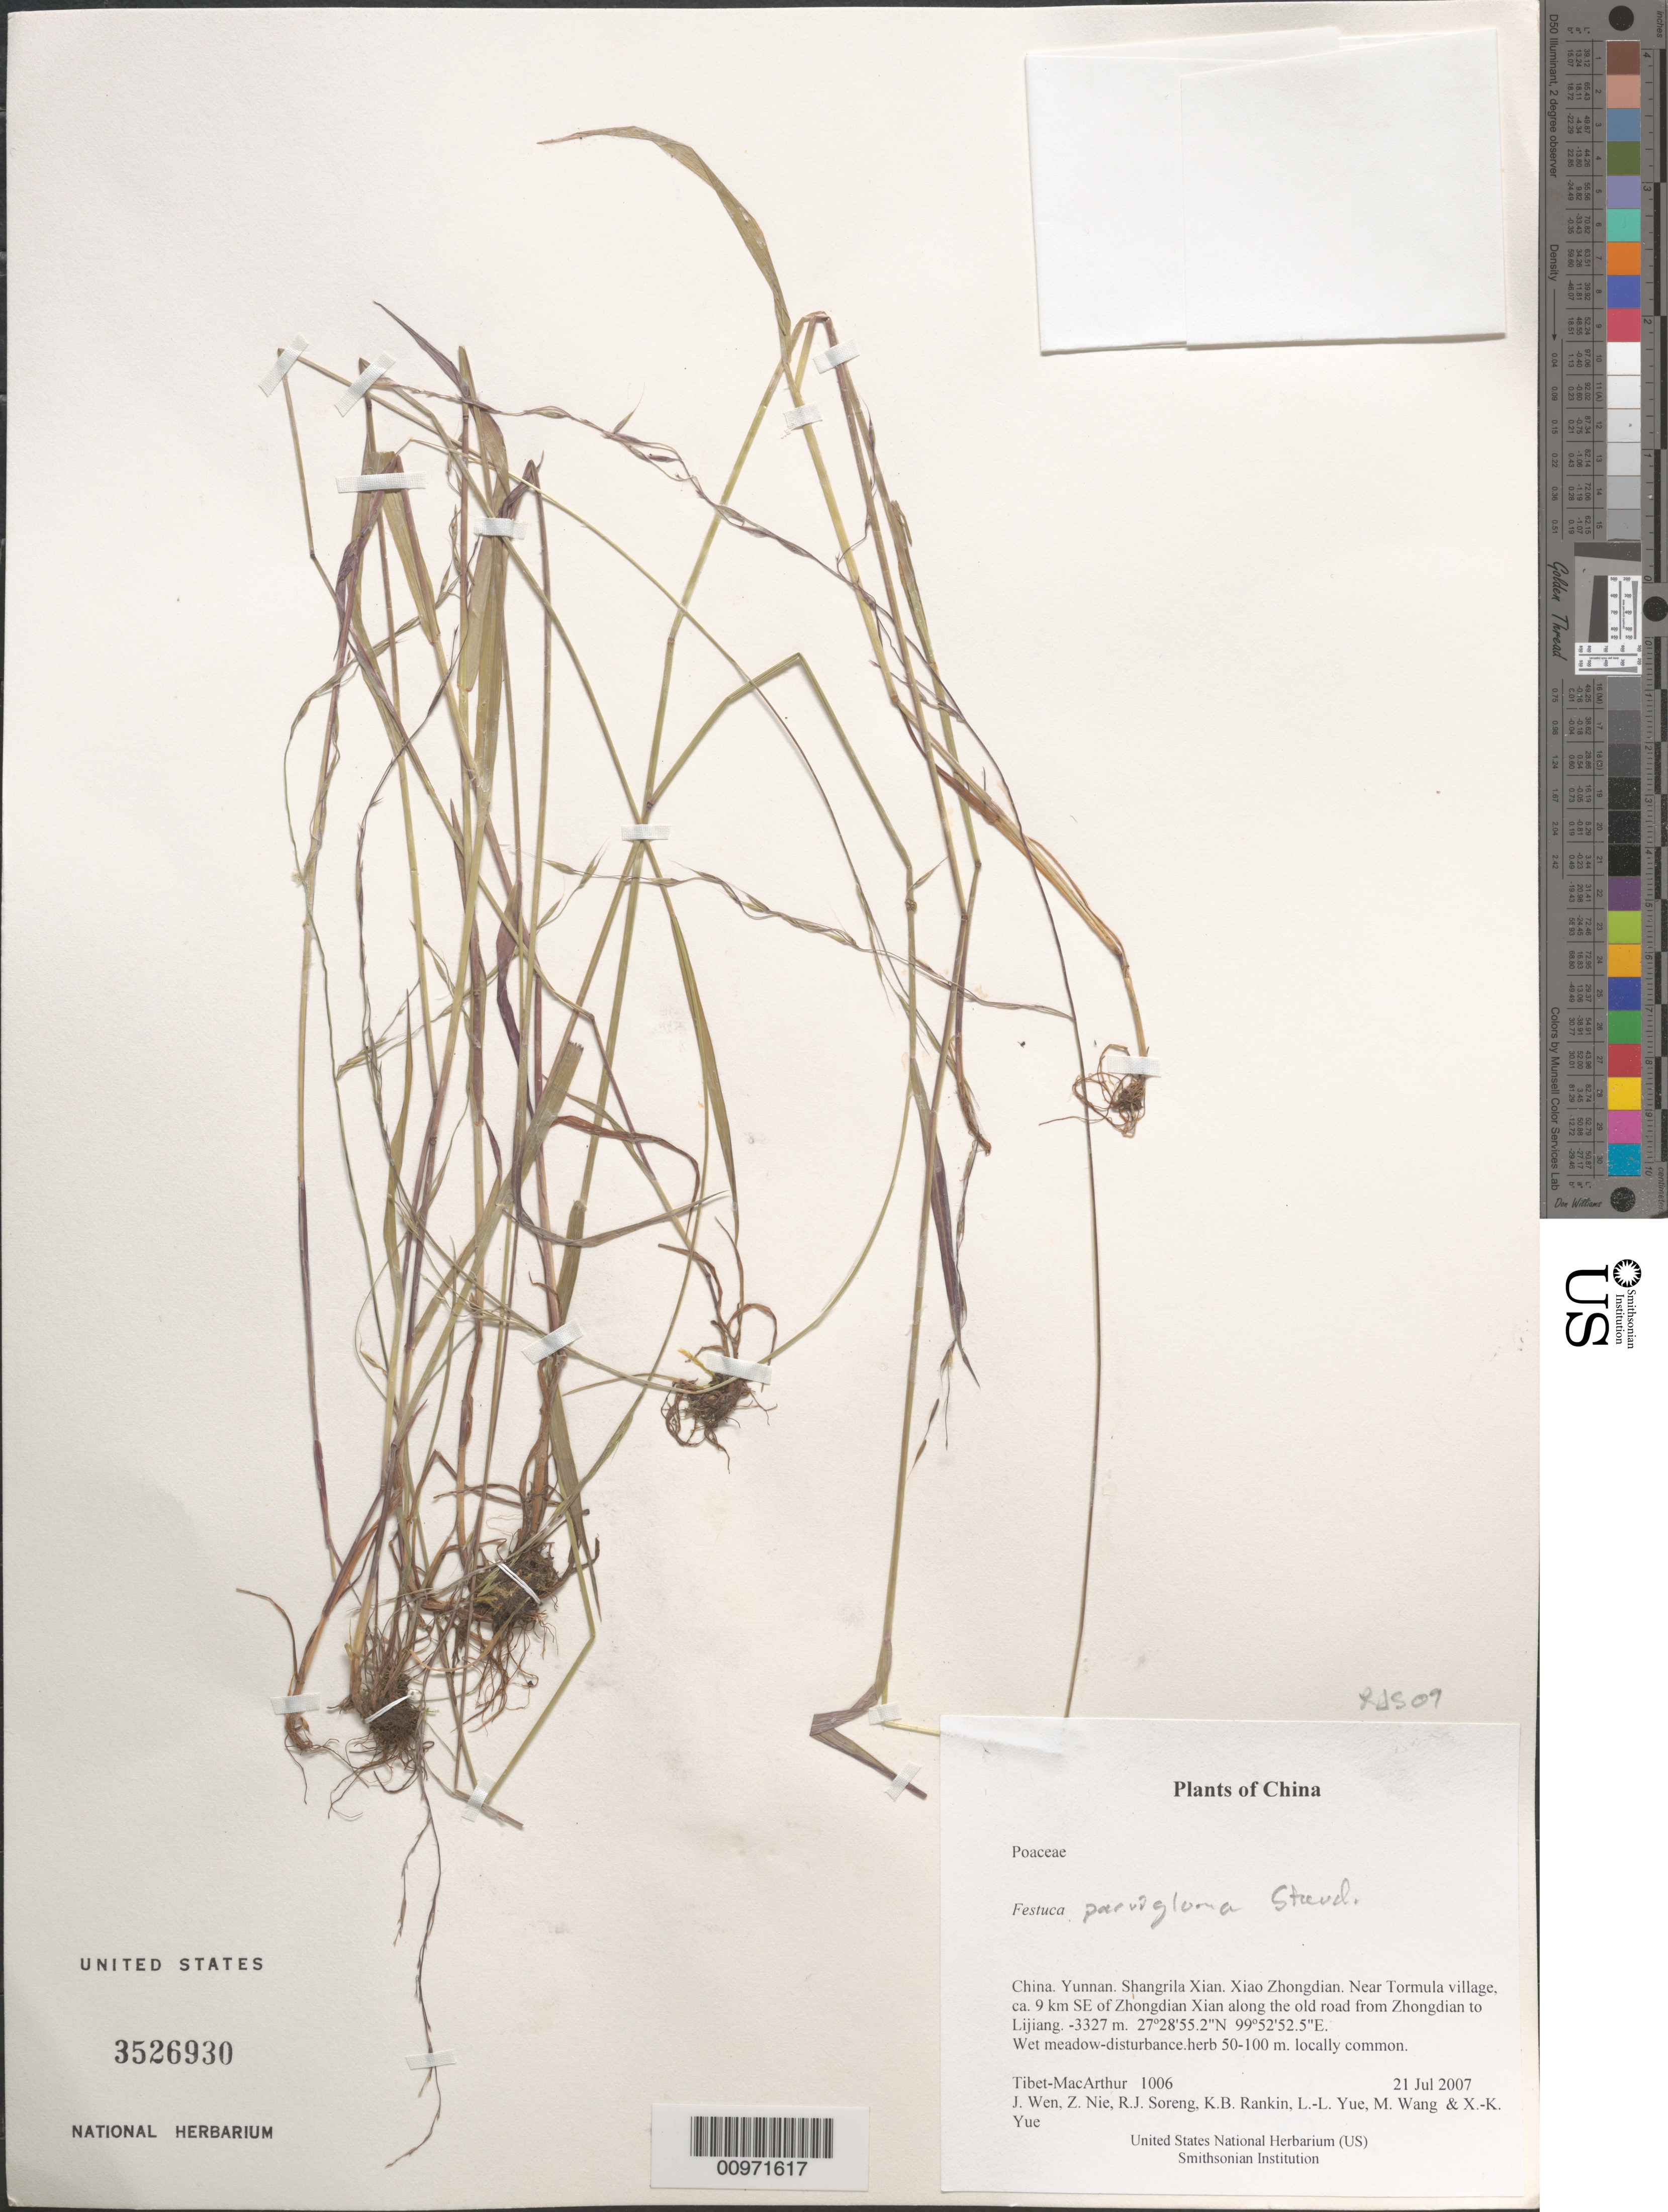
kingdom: Plantae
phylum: Tracheophyta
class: Liliopsida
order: Poales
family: Poaceae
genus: Hesperochloa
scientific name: Hesperochloa parvigluma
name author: (Steud.)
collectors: Tibet-MacArthur, J. Wen, Z. Nie, R. J. Soreng, K. Rankin, L. Yue, M. Wang & X. Yue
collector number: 1006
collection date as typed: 21 Jul 2007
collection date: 2007-07-21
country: China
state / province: Yunnan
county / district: Shangrila Xian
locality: Xiao Zhongdian. Near Tormula village, ca. 9 km SE of Zhongdian Xian along the old road from Zhongdian to Lijiang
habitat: Wet meadow-disturbance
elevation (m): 3327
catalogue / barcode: US 3526930